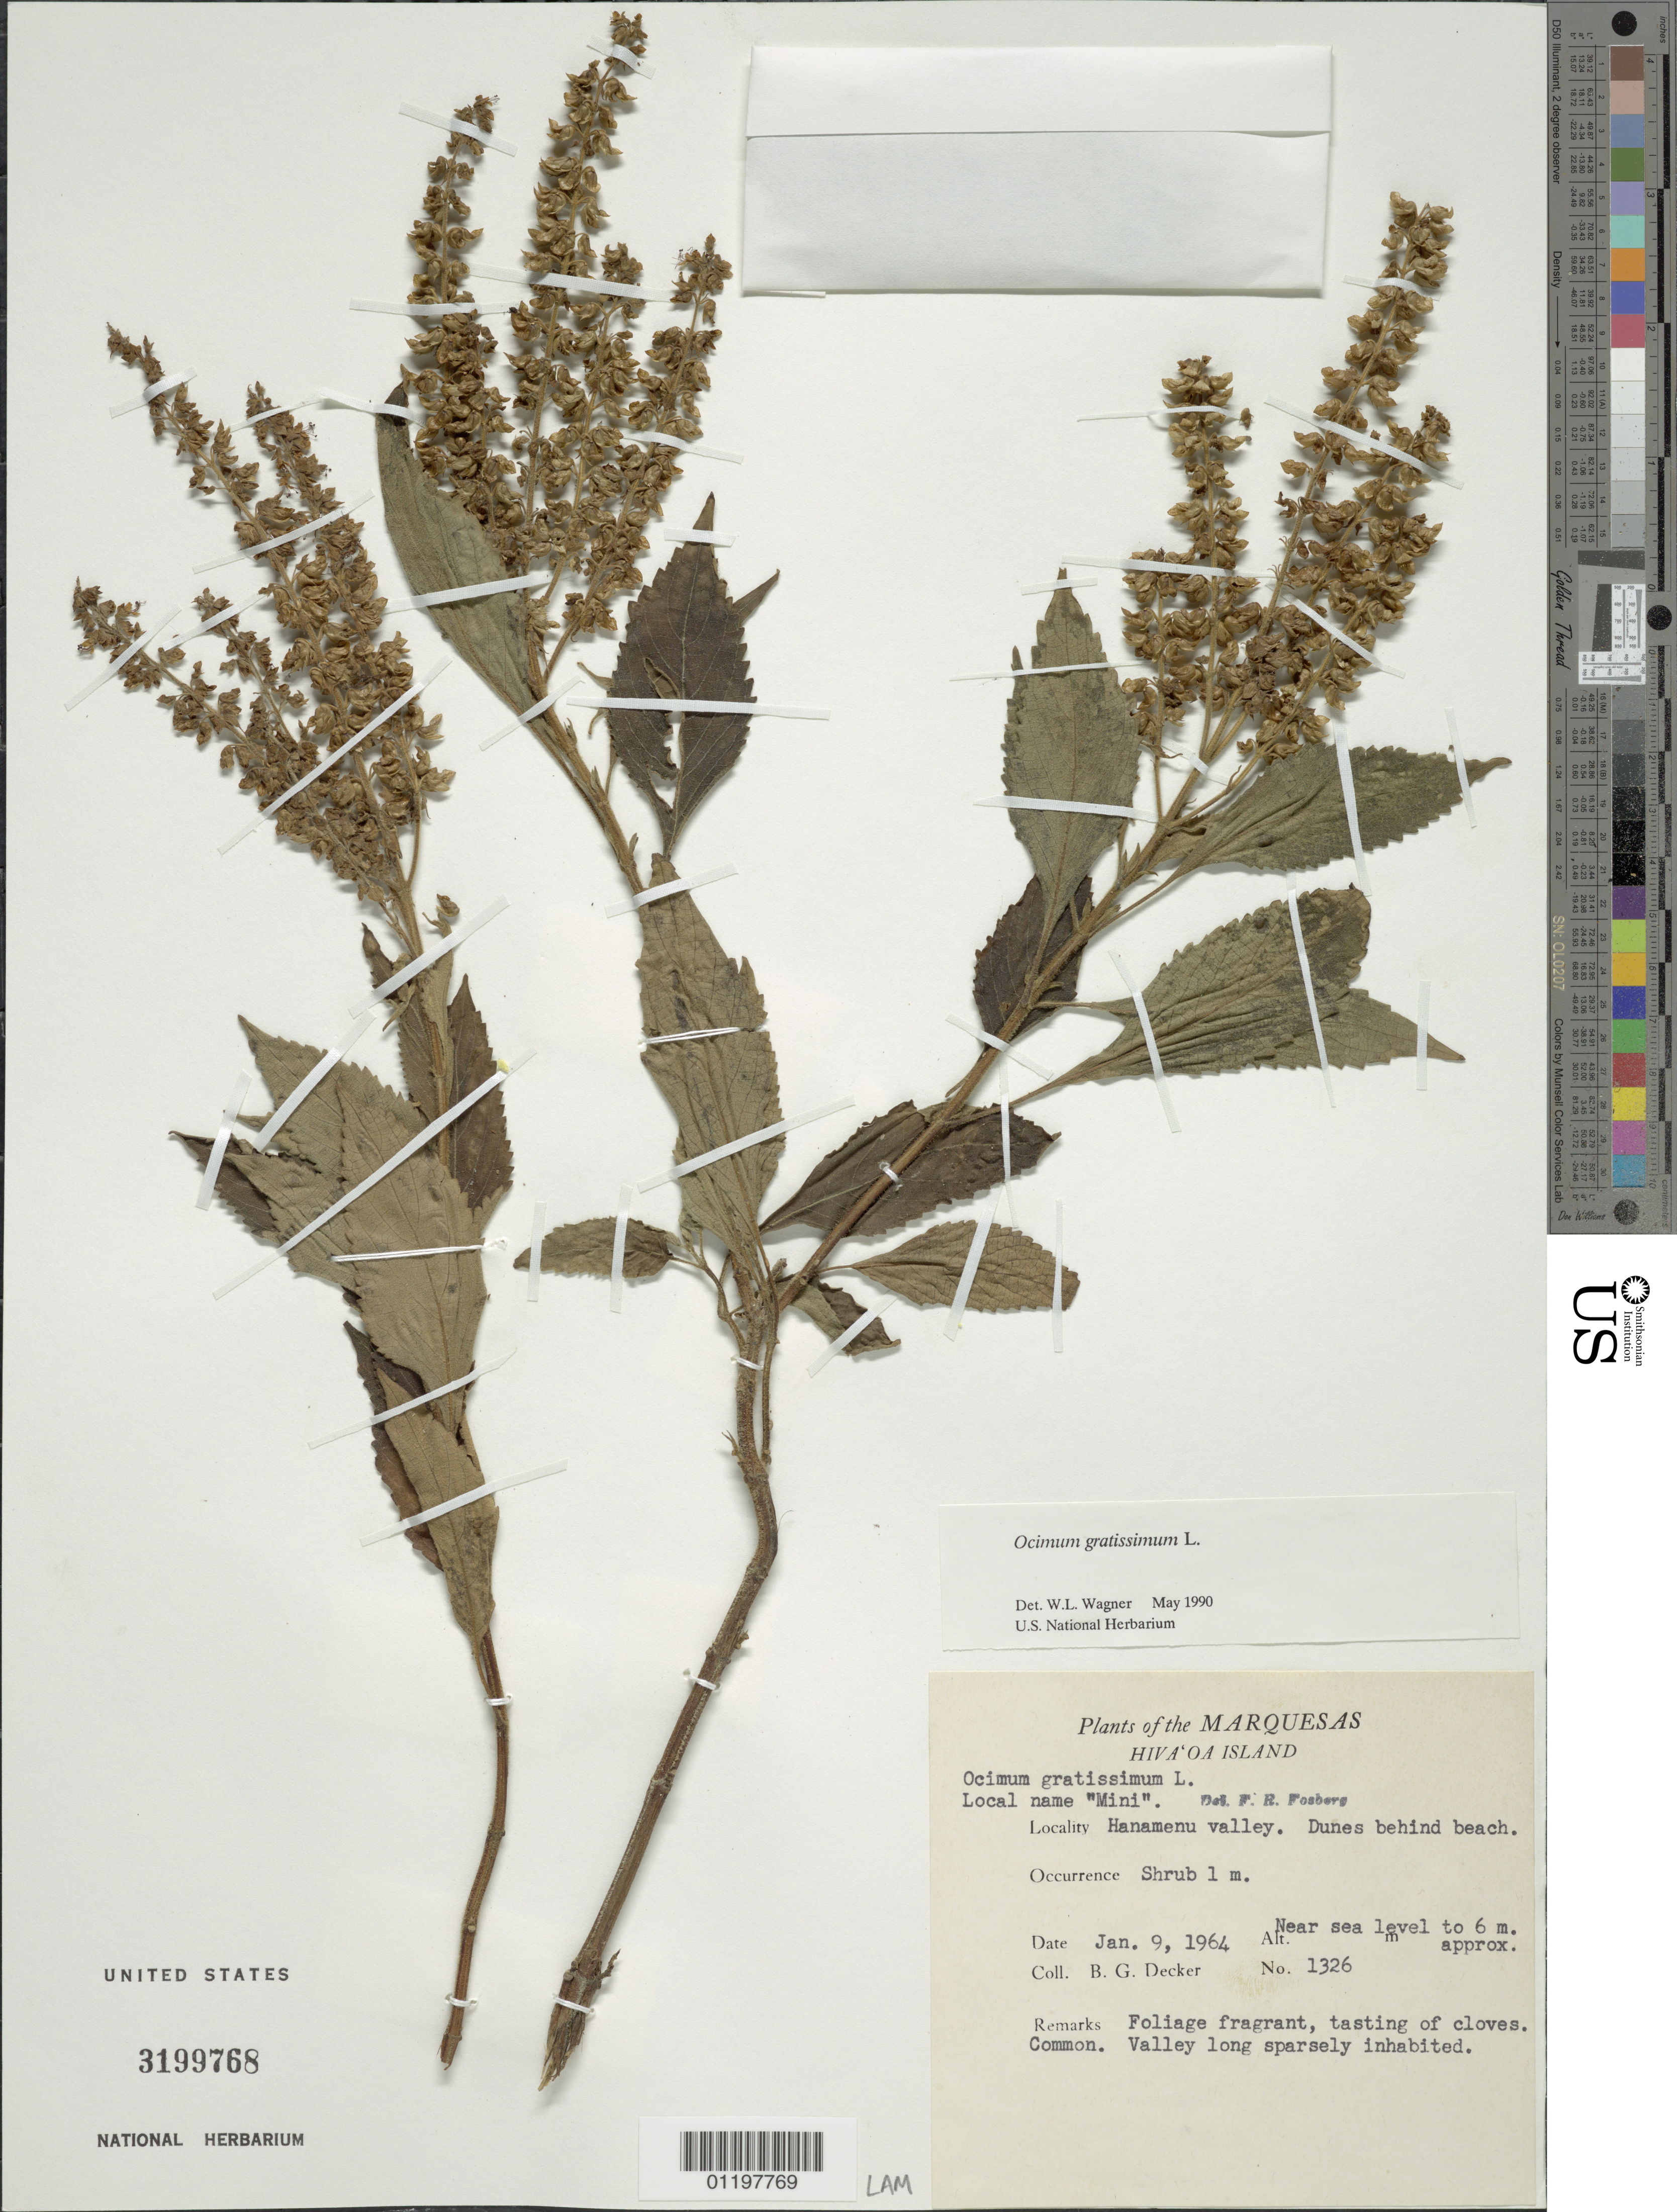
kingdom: Plantae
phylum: Tracheophyta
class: Magnoliopsida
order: Lamiales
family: Lamiaceae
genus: Ocimum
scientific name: Ocimum gratissimum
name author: L.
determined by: Wagner, W. L., (BOT), Smithsonian Institution - National Museum of Natural History (UNITED STATES)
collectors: B. G. Decker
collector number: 1326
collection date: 1964-01-09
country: French Polynesia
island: Hiva Oa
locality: Hanamenu Valley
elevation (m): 0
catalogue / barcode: US 3199768